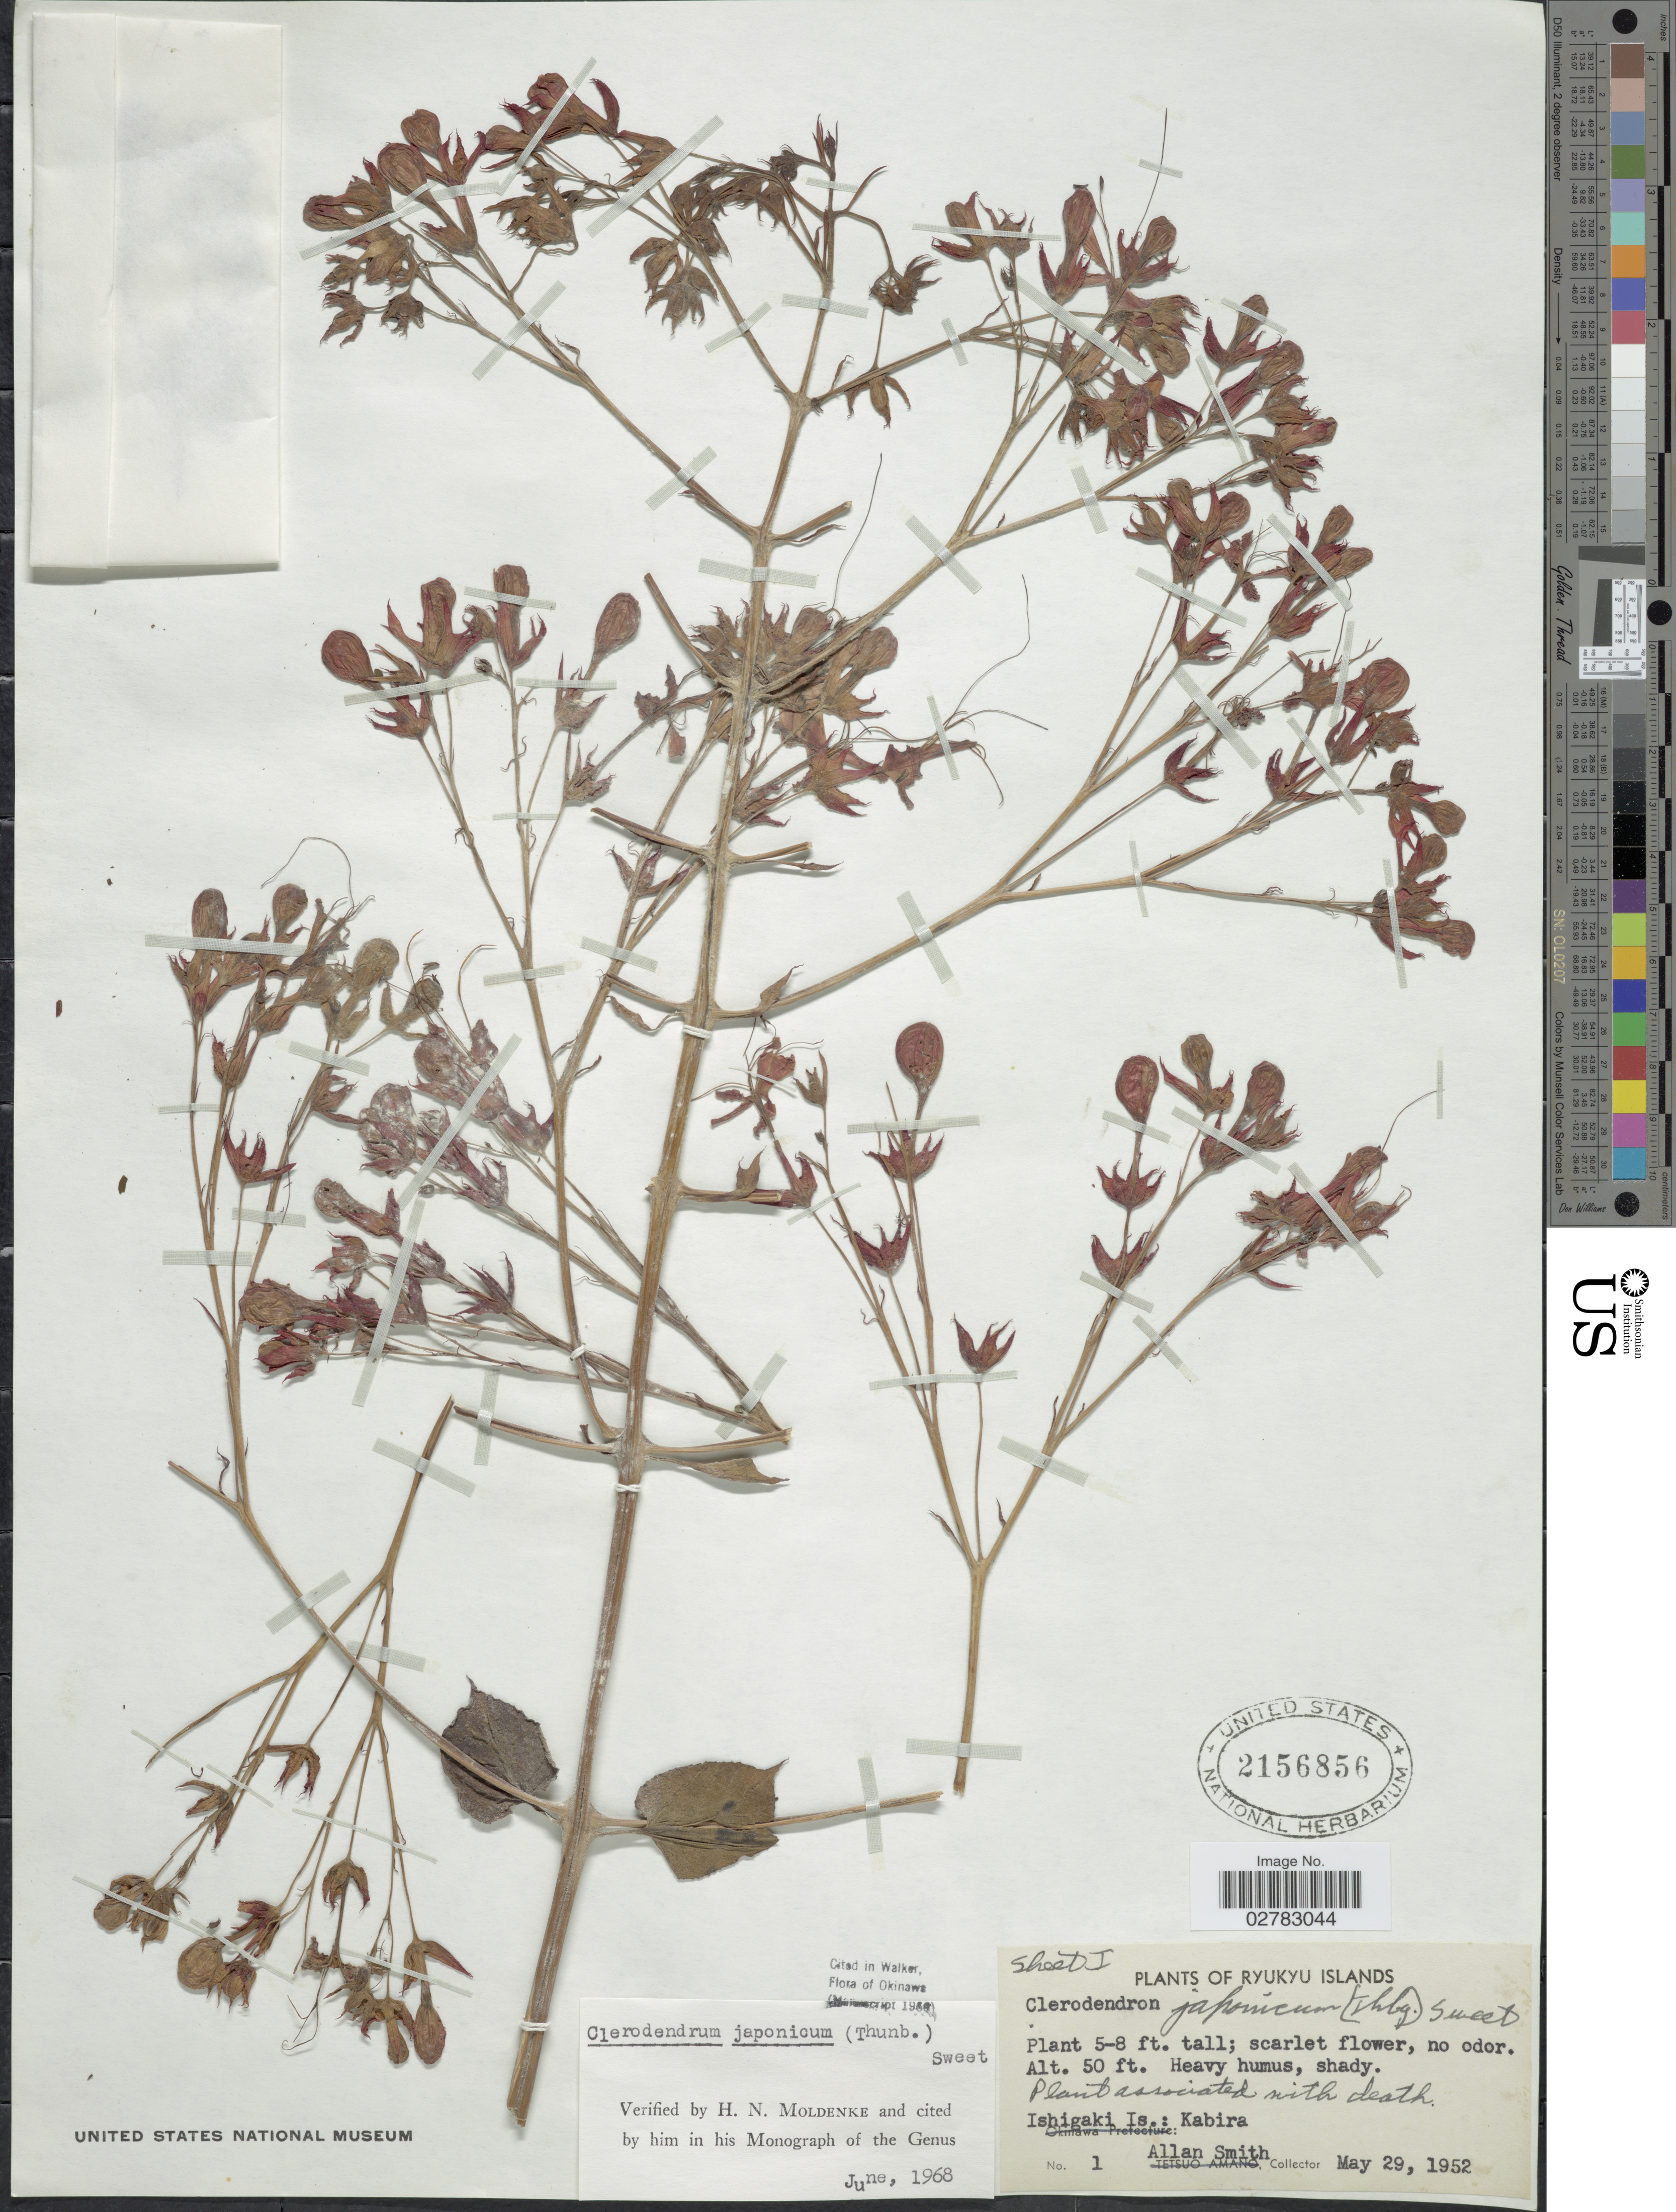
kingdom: Plantae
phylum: Tracheophyta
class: Magnoliopsida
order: Lamiales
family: Lamiaceae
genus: Clerodendrum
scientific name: Clerodendrum japonicum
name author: (Thunb.) Sweet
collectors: A. Smith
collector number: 1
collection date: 1952-05-29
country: Japan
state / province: Okinawa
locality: Ryukyu Islands. Ishigaki Is.: Kabira.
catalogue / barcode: US 2156856